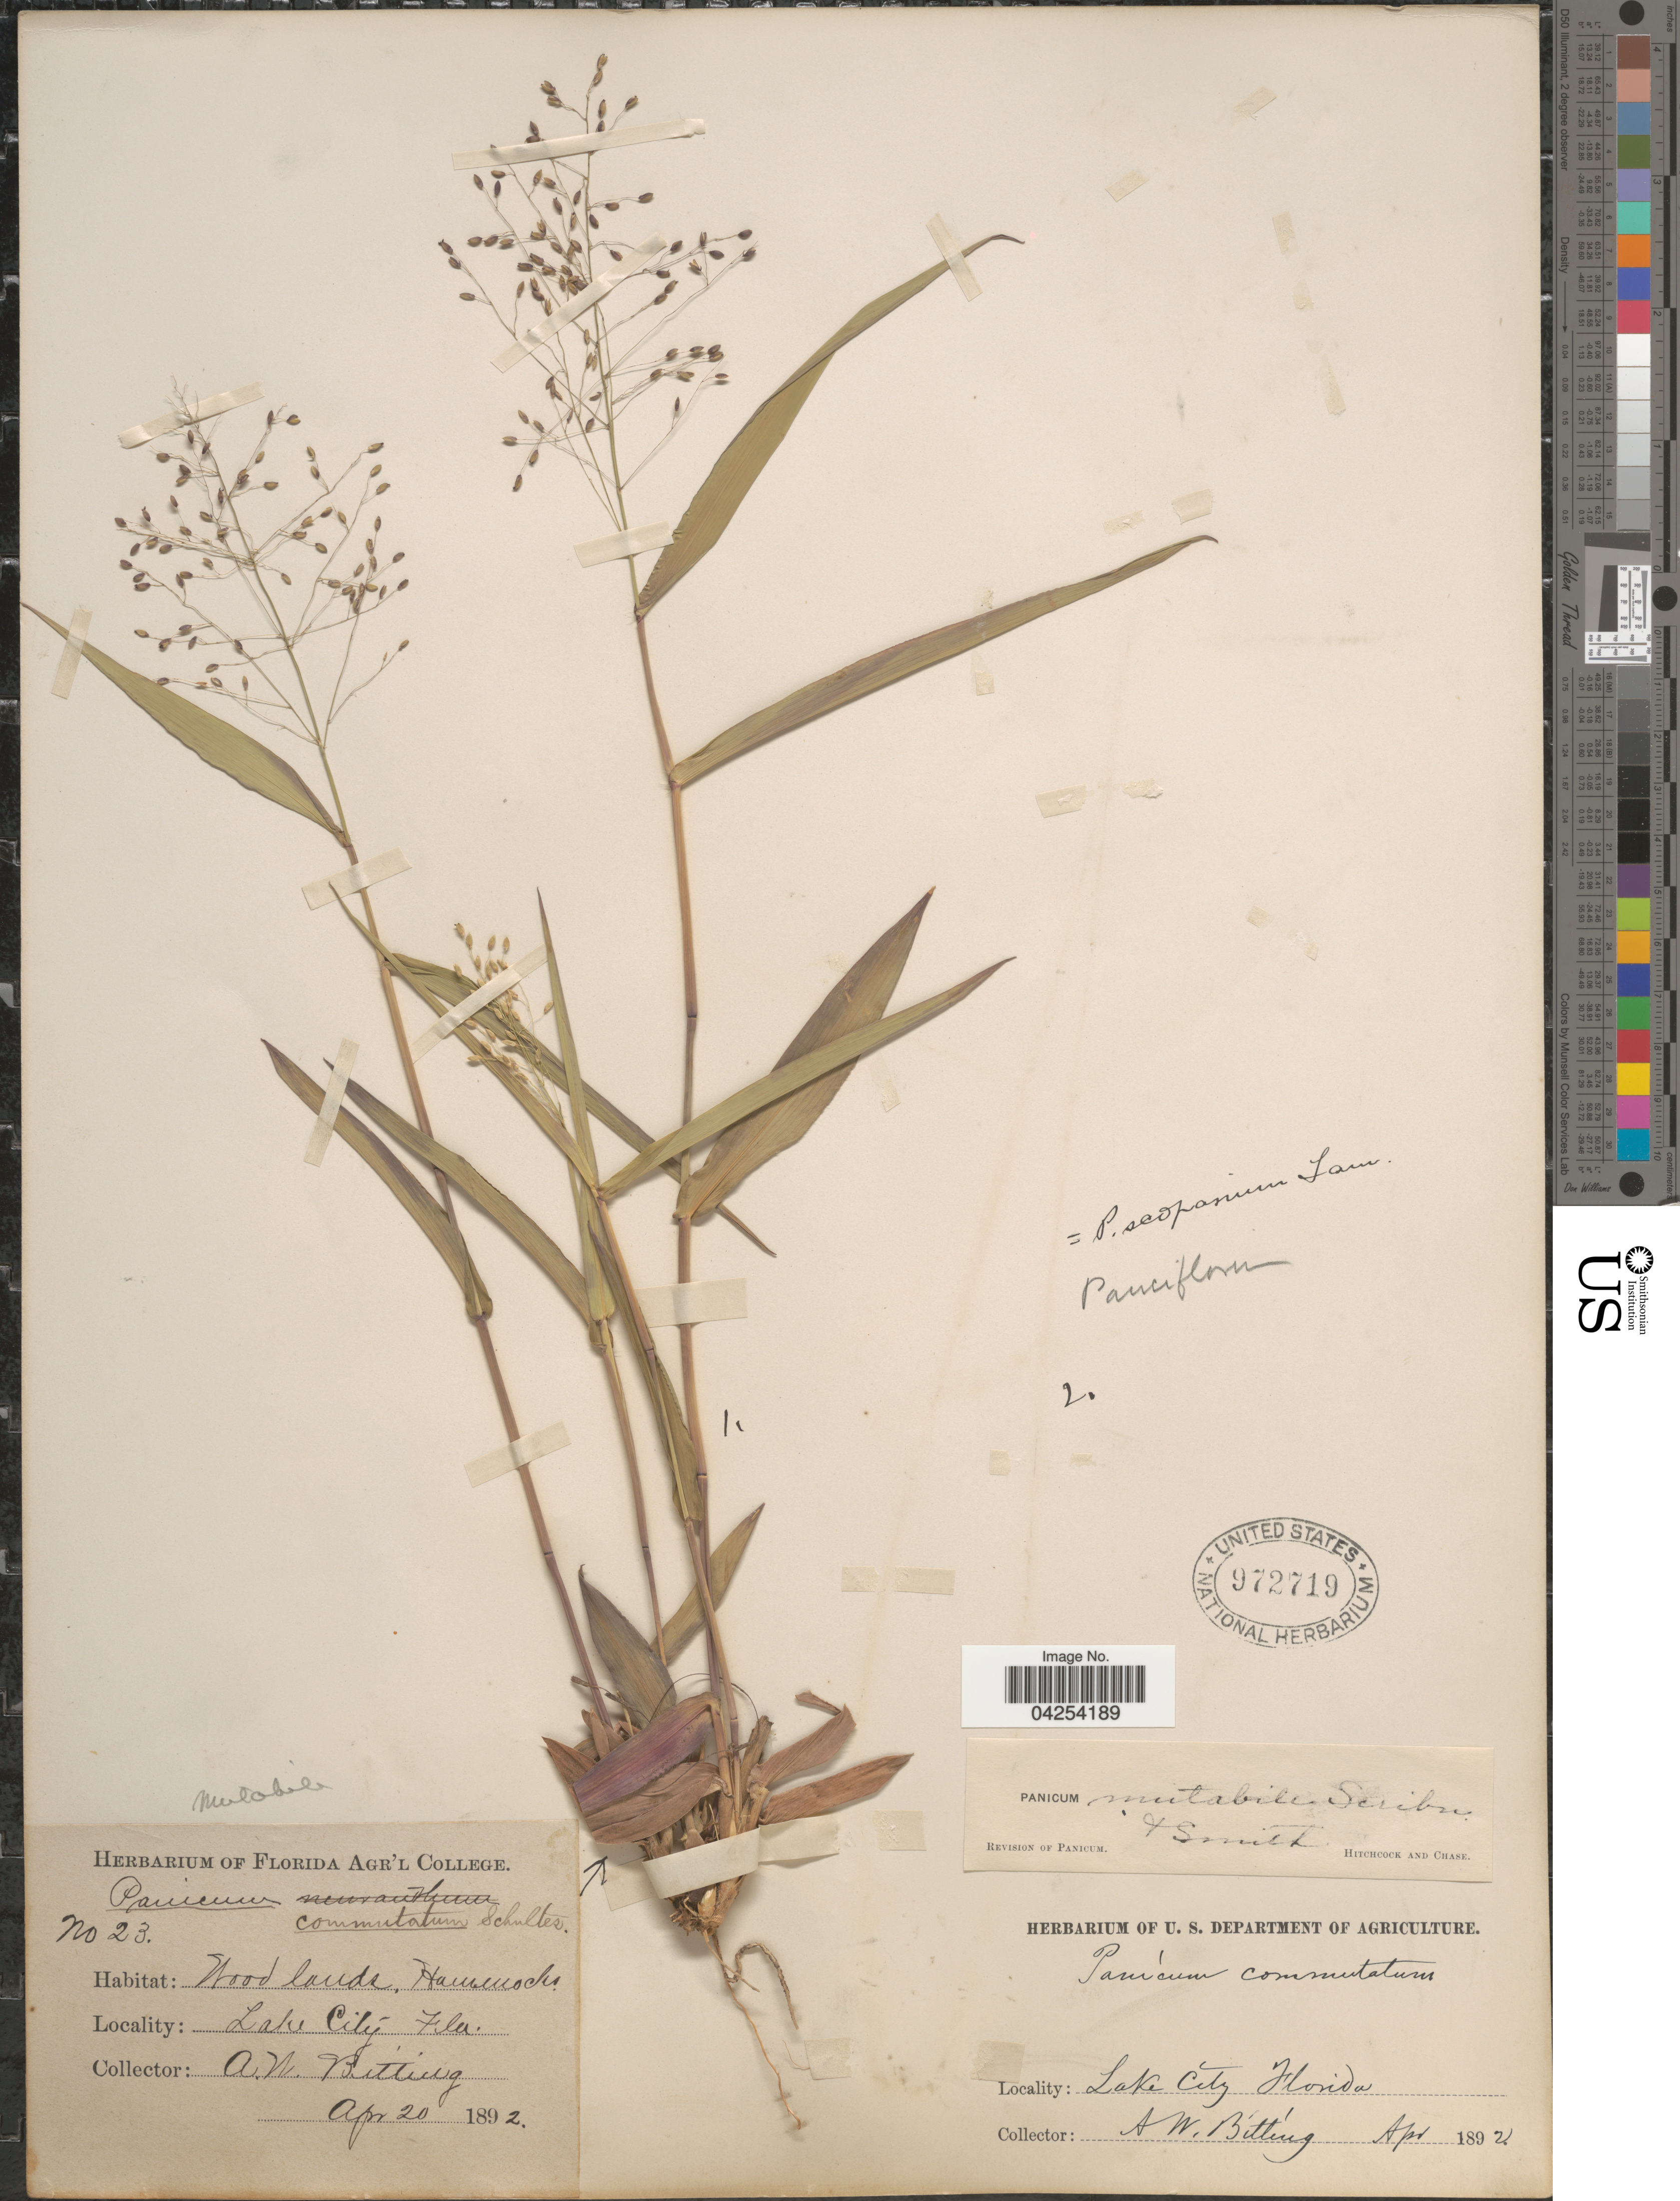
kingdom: Plantae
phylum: Tracheophyta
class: Liliopsida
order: Poales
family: Poaceae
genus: Dichanthelium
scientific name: Dichanthelium commutatum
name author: (Schult.) Gould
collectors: A. Bitting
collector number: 23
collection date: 1892-04-20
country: United States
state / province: Florida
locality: Lake City.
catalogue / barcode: US 972719